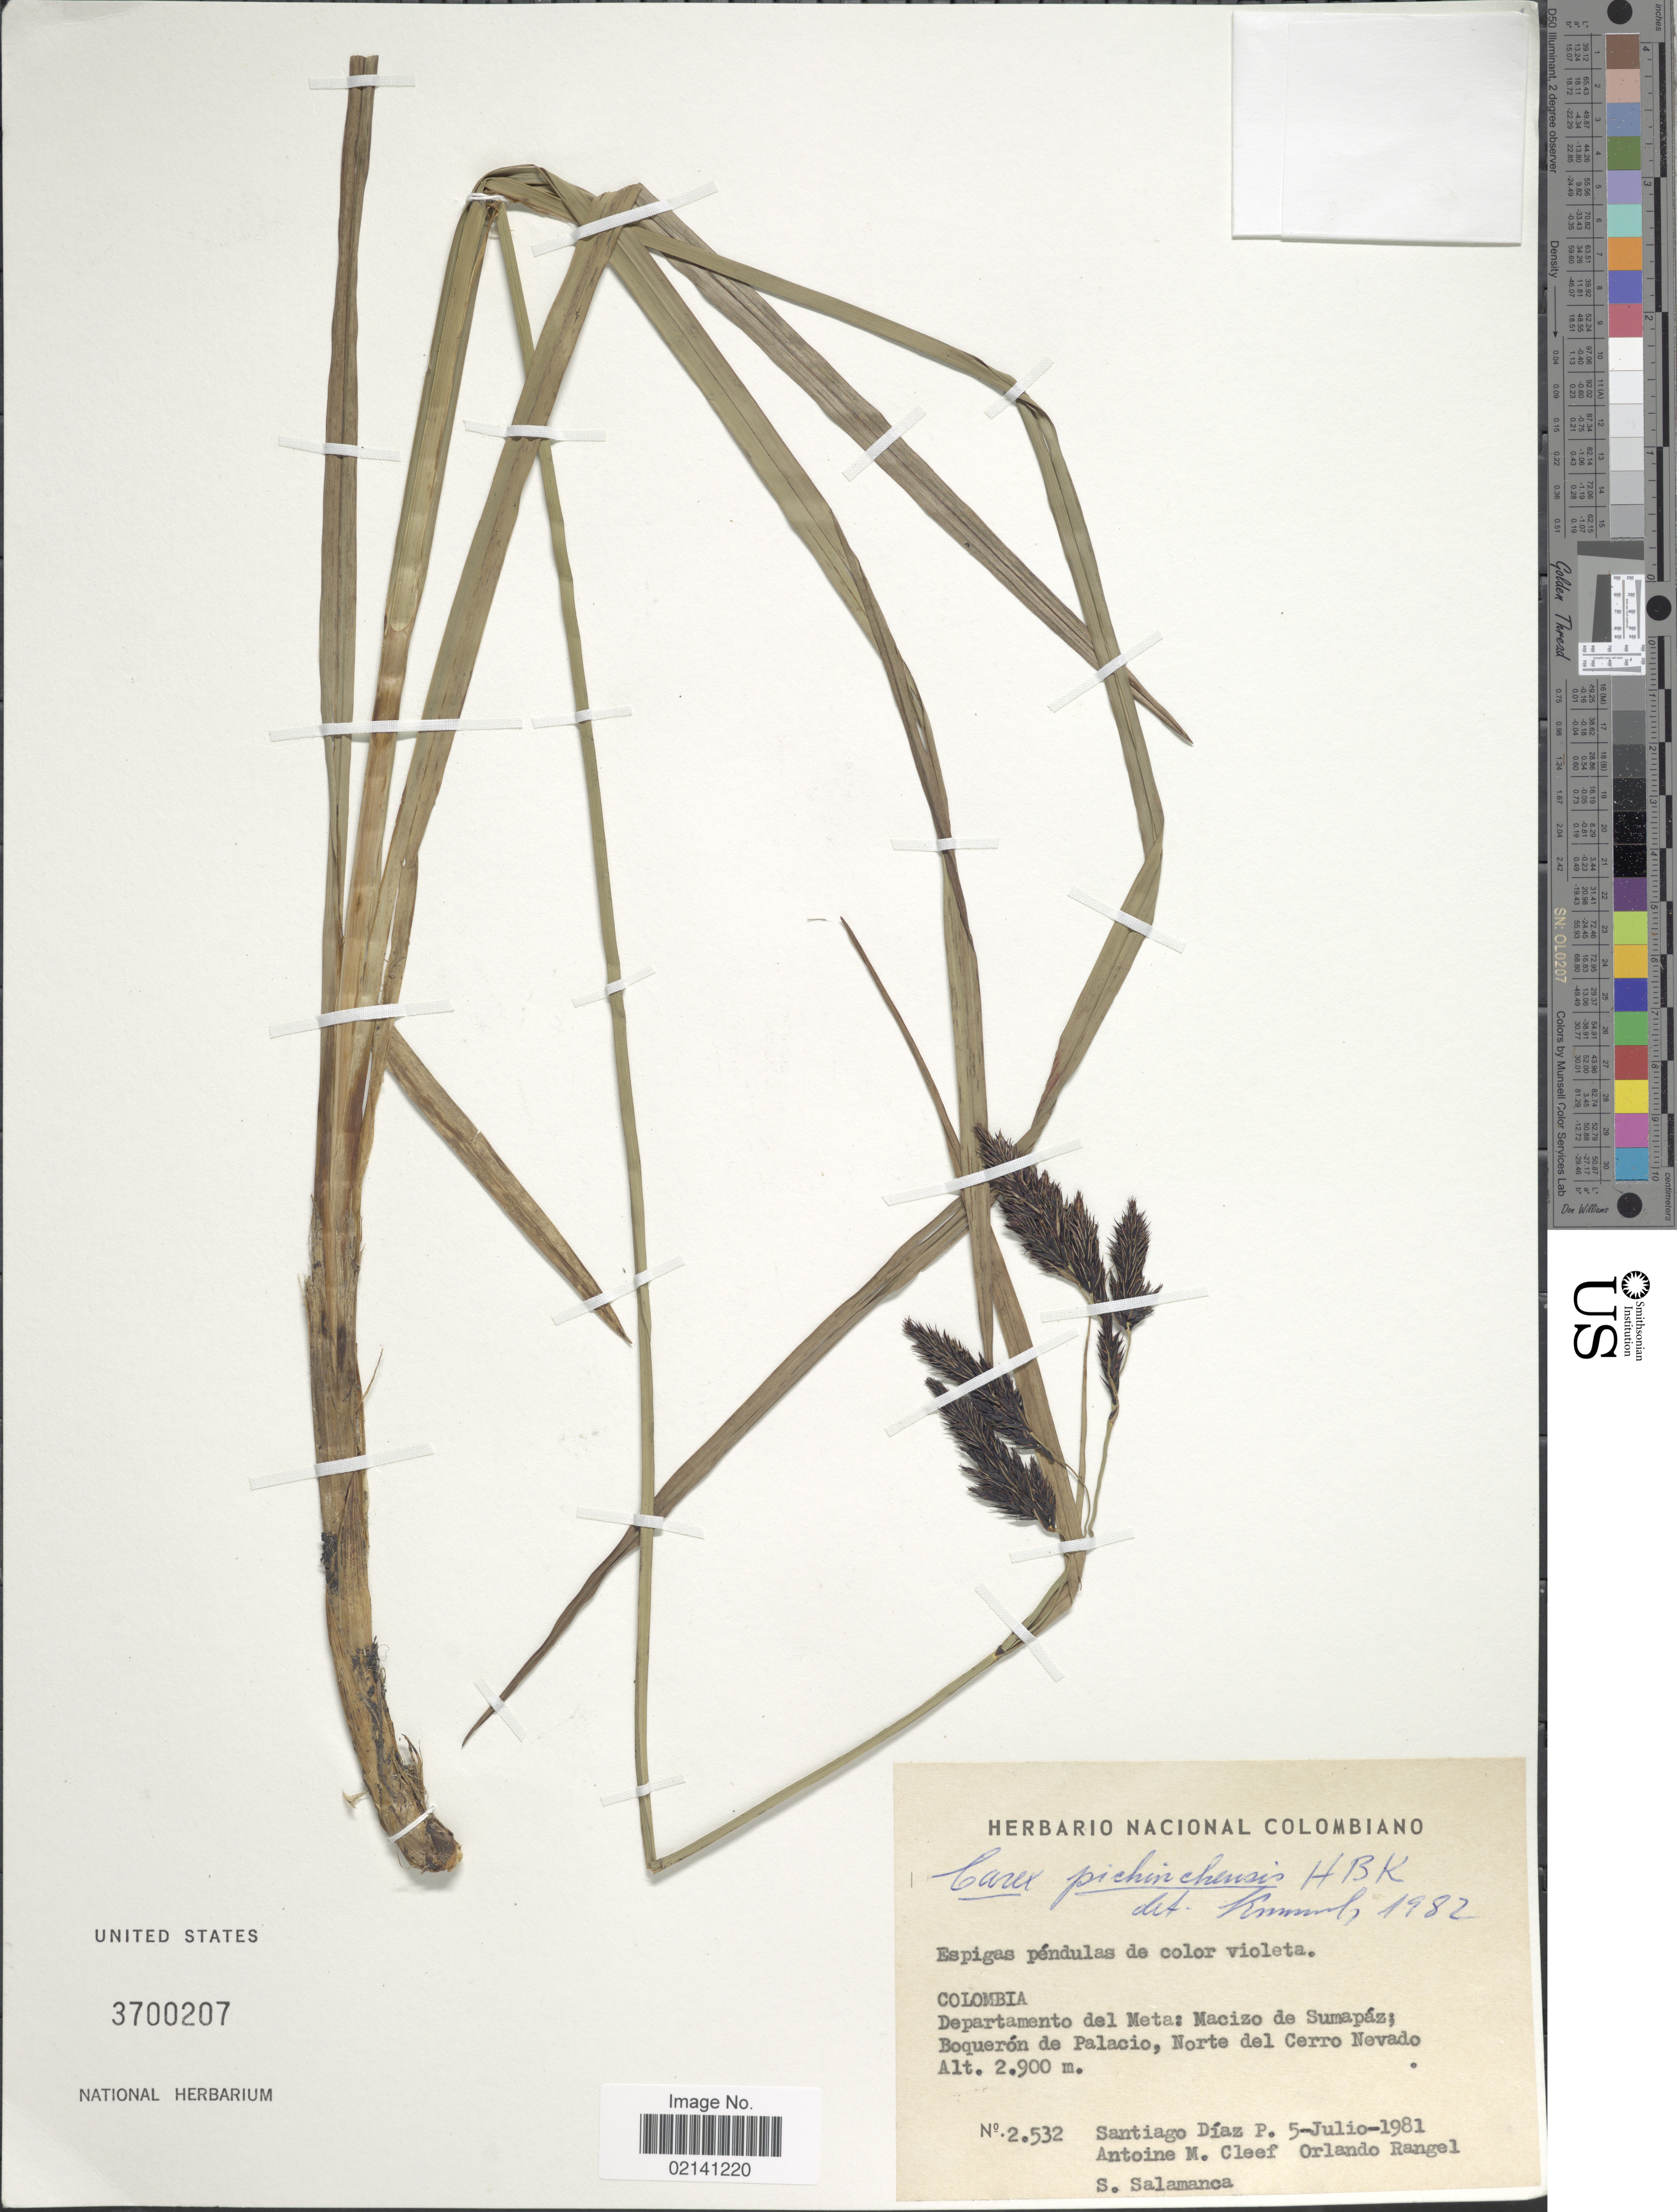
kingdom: Plantae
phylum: Tracheophyta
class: Liliopsida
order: Poales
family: Cyperaceae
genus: Carex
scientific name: Carex pichinchensis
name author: Kunth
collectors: S. Díaz Píedrahíta, A. M. Cleef, O. Rangel & S. Salamanca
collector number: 2532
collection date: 1981-07-05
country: Colombia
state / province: Meta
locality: Espigas pendulas de color violeta, Departamento del Meta: Macizo de Sumapaz, Boqueron de Palacio, Norte del Cerro Nevado.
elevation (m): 2900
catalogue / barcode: US 3700207